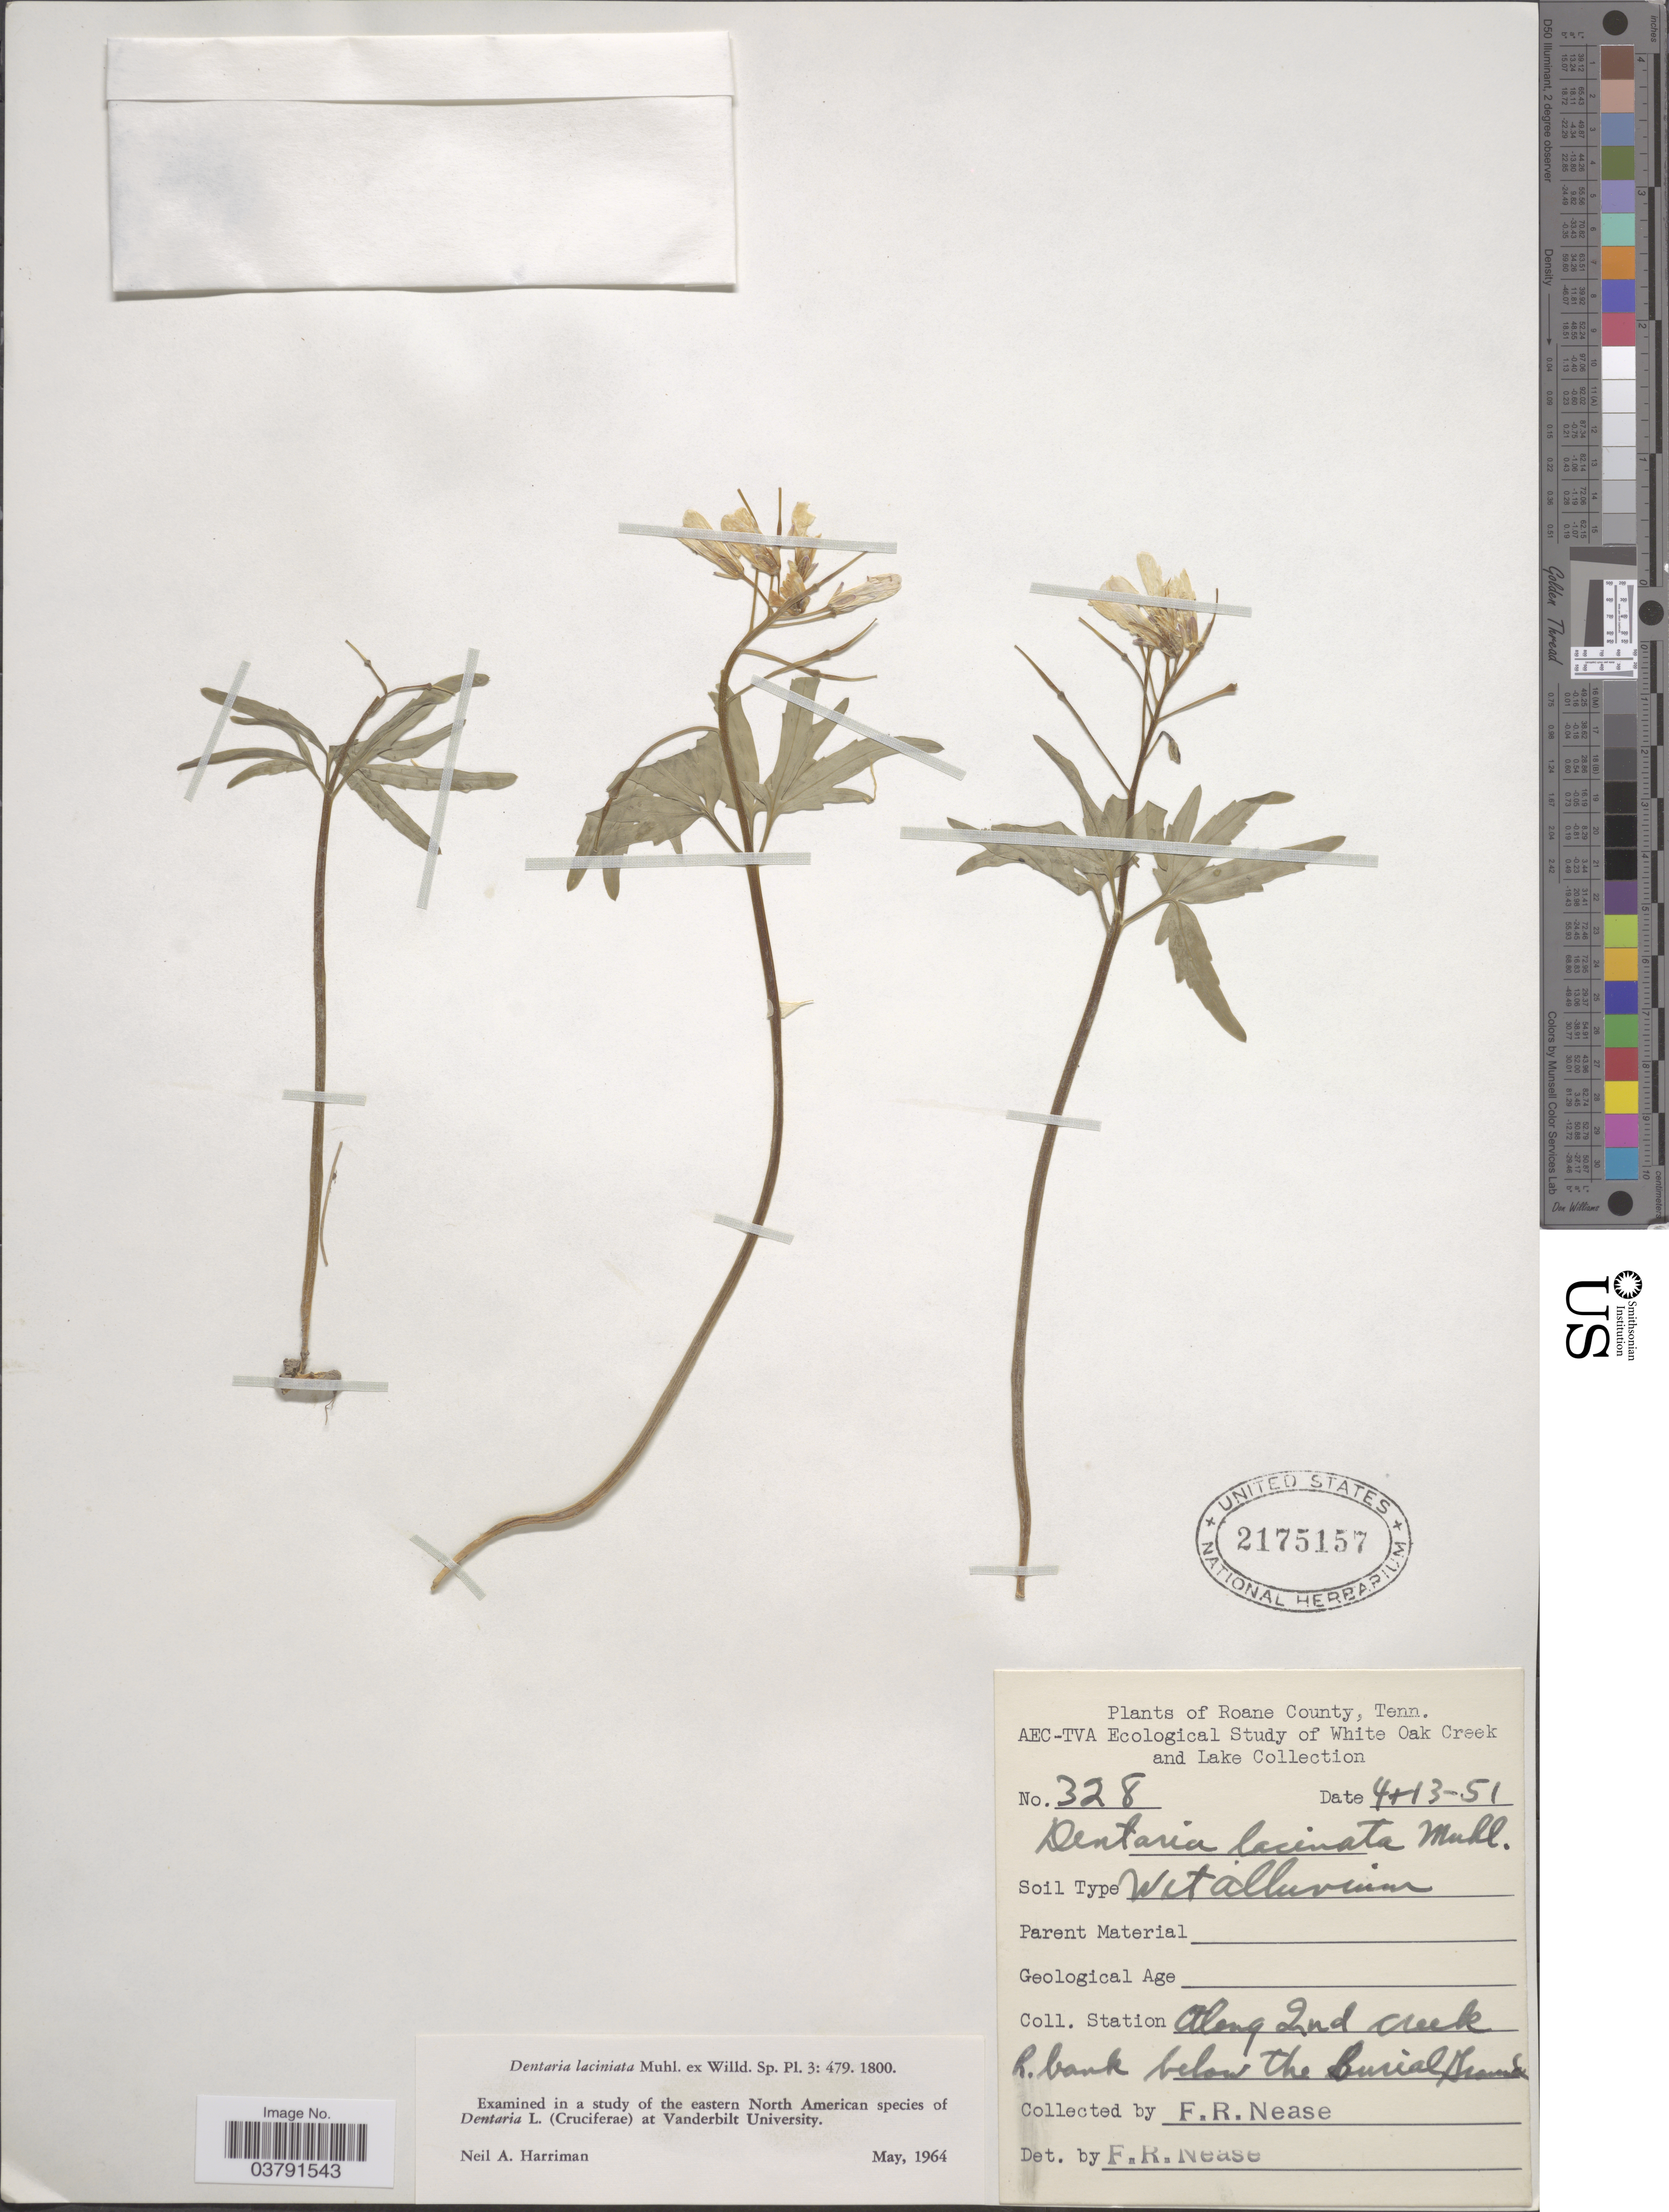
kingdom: Plantae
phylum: Tracheophyta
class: Magnoliopsida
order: Brassicales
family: Brassicaceae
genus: Dentaria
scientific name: Dentaria laciniata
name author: Muhl.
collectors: F. Nease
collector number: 328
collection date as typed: Transcribed d/m/y: 13/4/51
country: United States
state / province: Tennessee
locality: Roane County. Station along 2nd creek R. bank below the Burial Ground.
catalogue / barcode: US 2175157